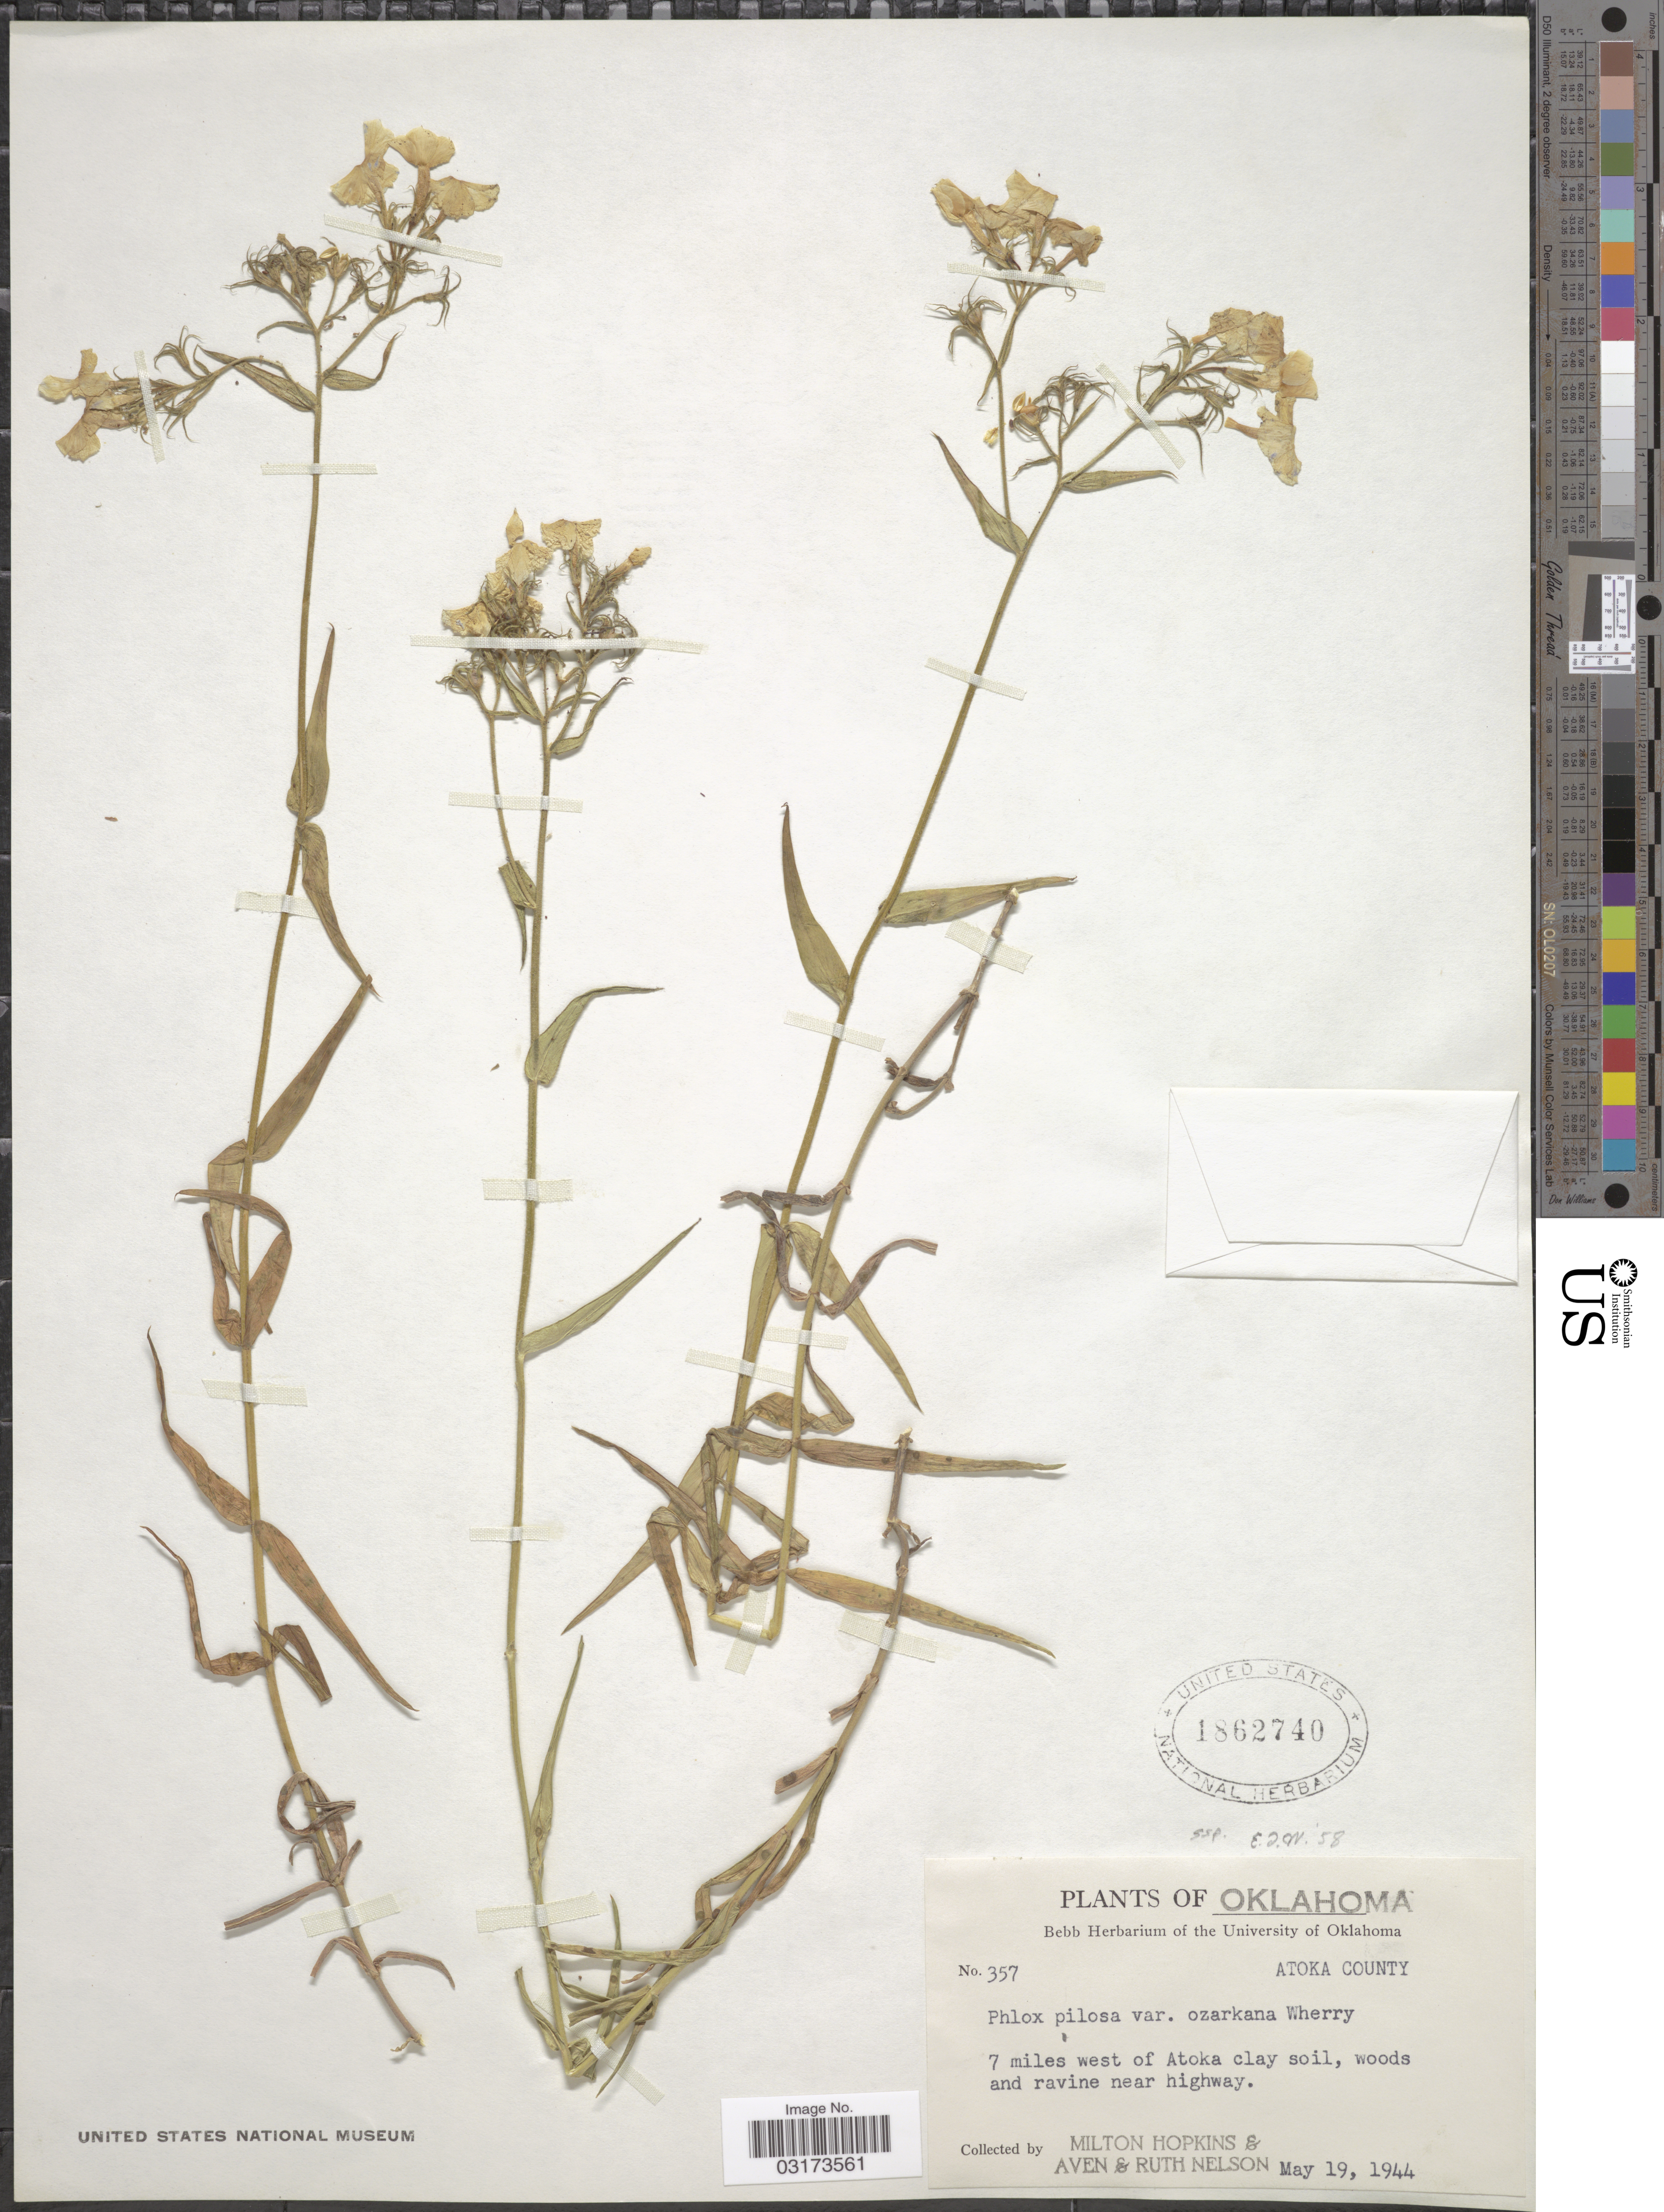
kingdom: Plantae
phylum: Tracheophyta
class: Magnoliopsida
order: Ericales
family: Polemoniaceae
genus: Phlox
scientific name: Phlox pilosa subsp. ozarkana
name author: (Wherry) Wherry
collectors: M. Hopkins, A. Nelson & R. A. Nelson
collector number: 357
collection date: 1944-05-19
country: United States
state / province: Oklahoma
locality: Atoka County. 7 miles west of Atoka clay soil, woods and ravine near highway.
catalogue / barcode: US 1862740